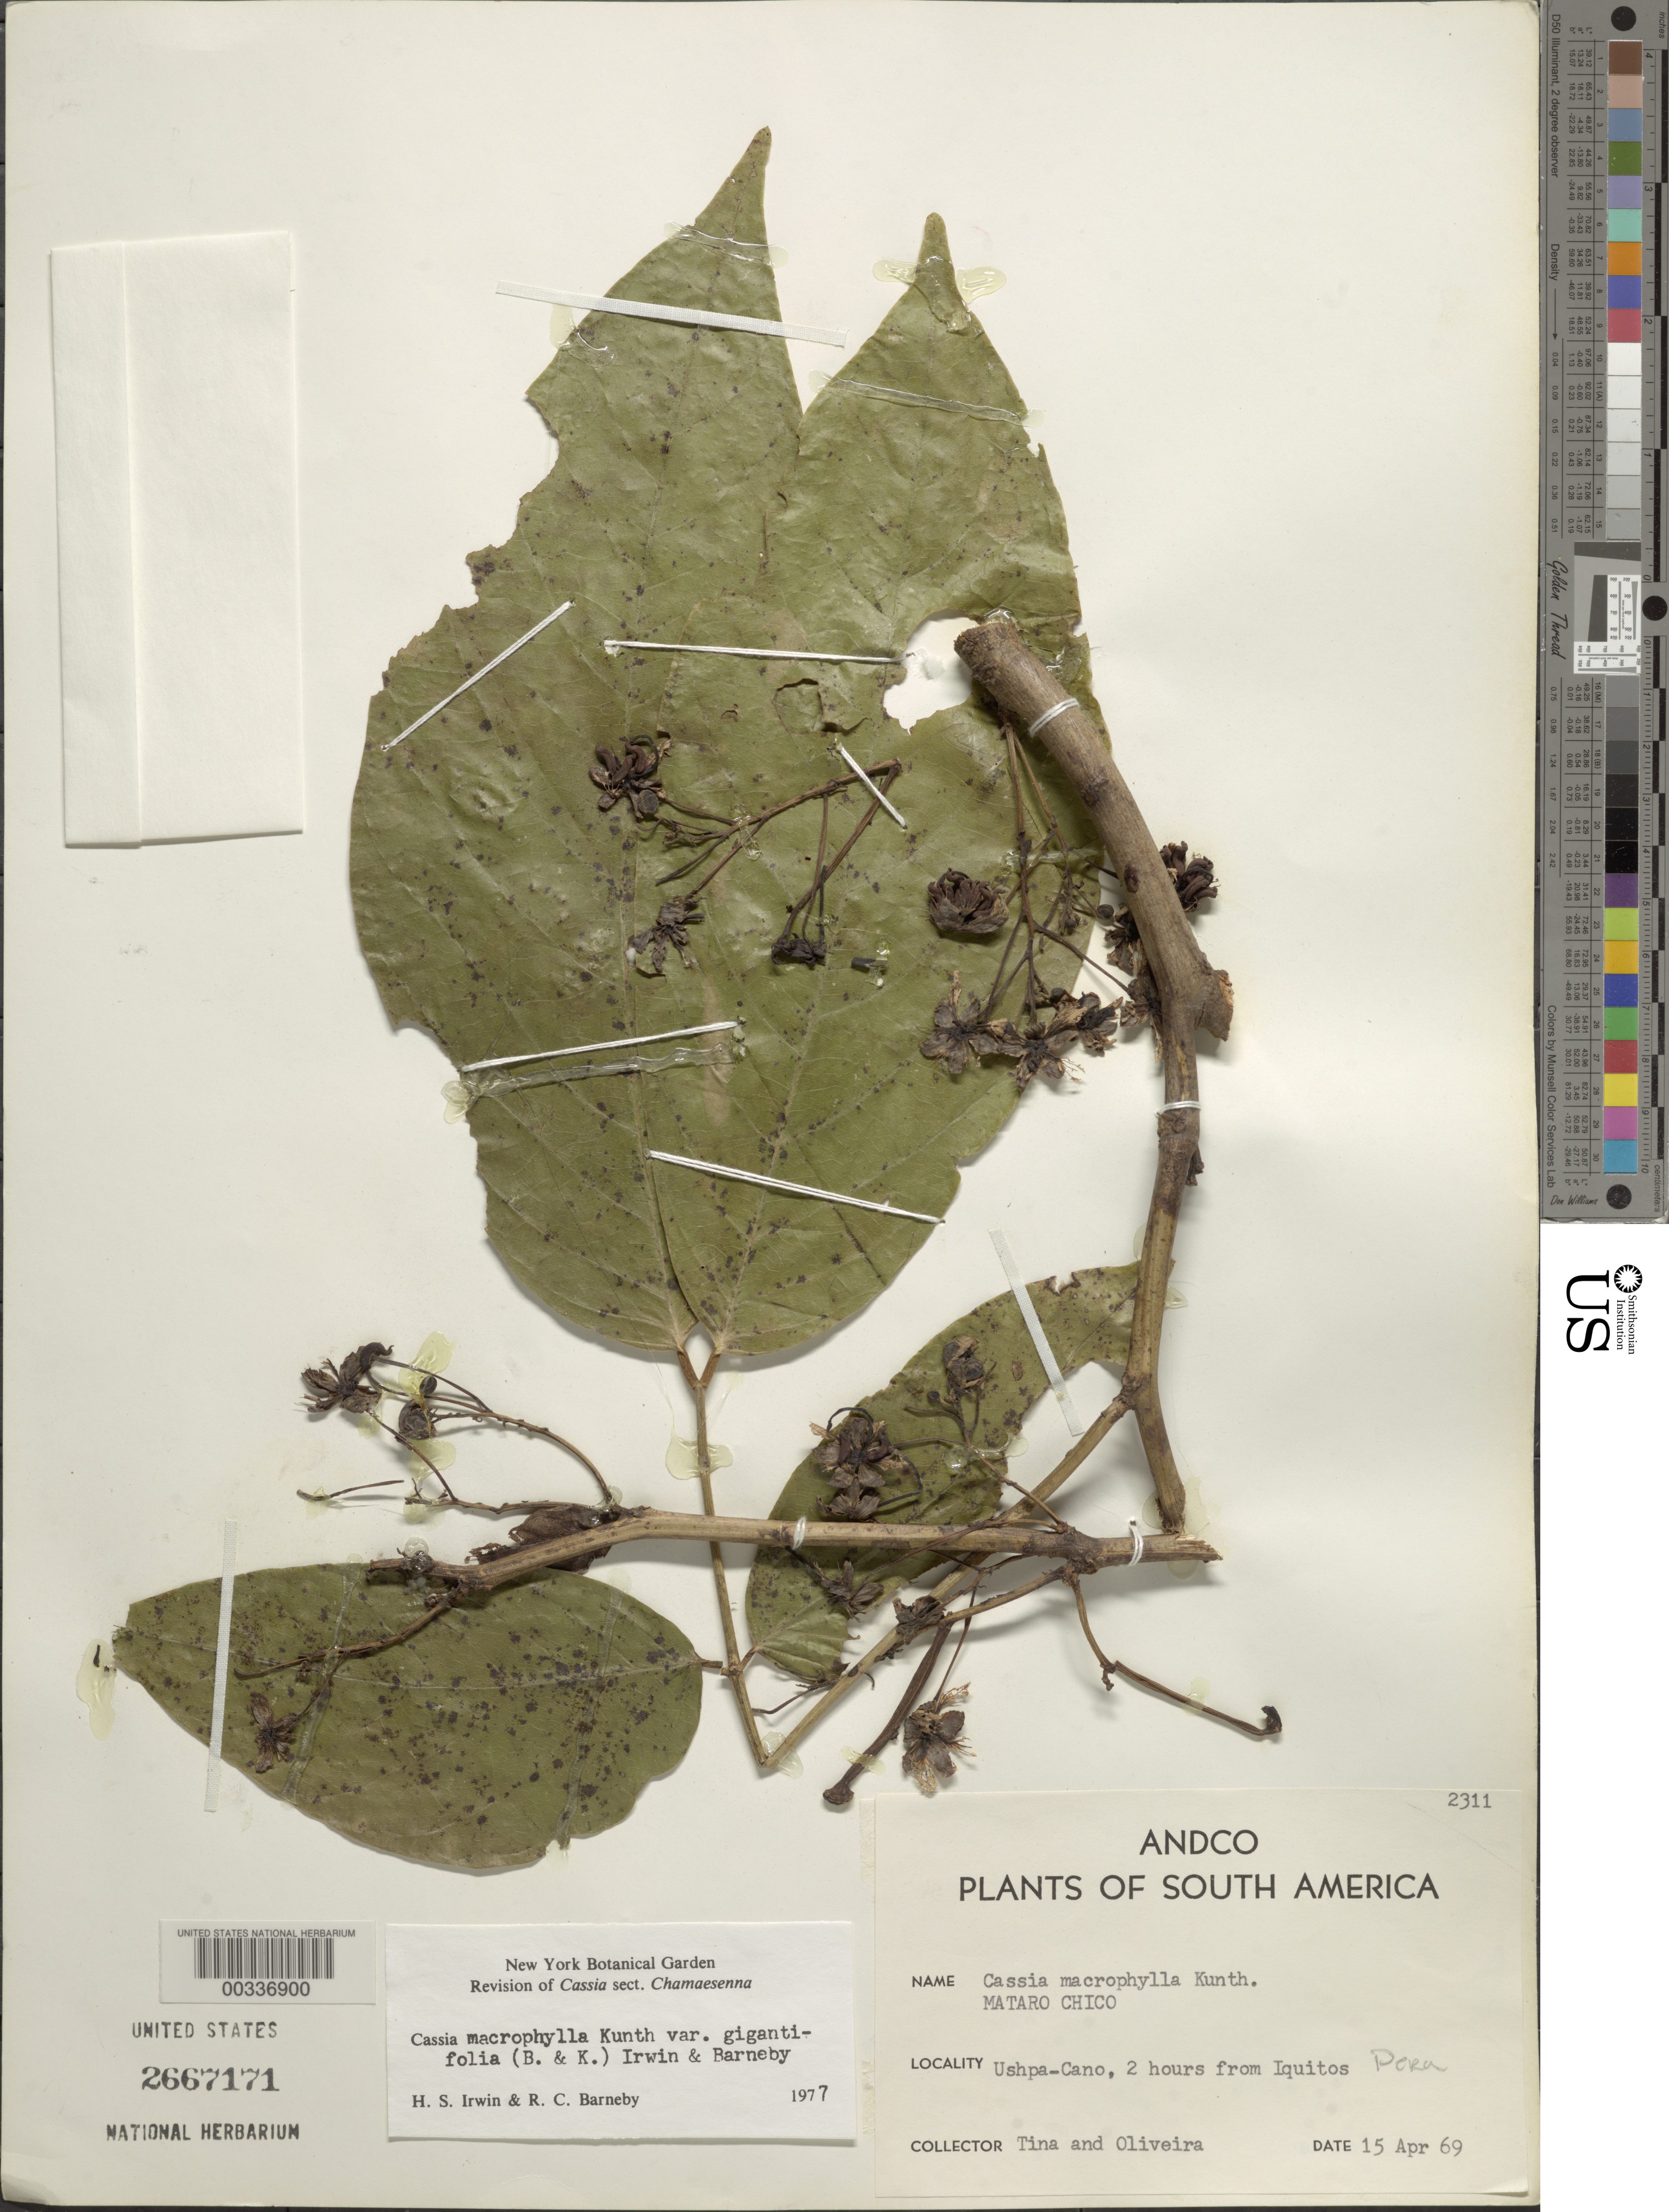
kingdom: Plantae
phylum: Tracheophyta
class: Magnoliopsida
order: Fabales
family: Fabaceae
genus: Senna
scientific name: Senna macrophylla var. gigantifolia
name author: (Britton & Killip) H.S. Irwin & Barneby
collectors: -. Tina & -. Oliveira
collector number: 2311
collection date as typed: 15 Apr 1969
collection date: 1969-04-15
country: Peru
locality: Ushpa-cano, 2 hours from Iquitos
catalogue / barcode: US 2667171